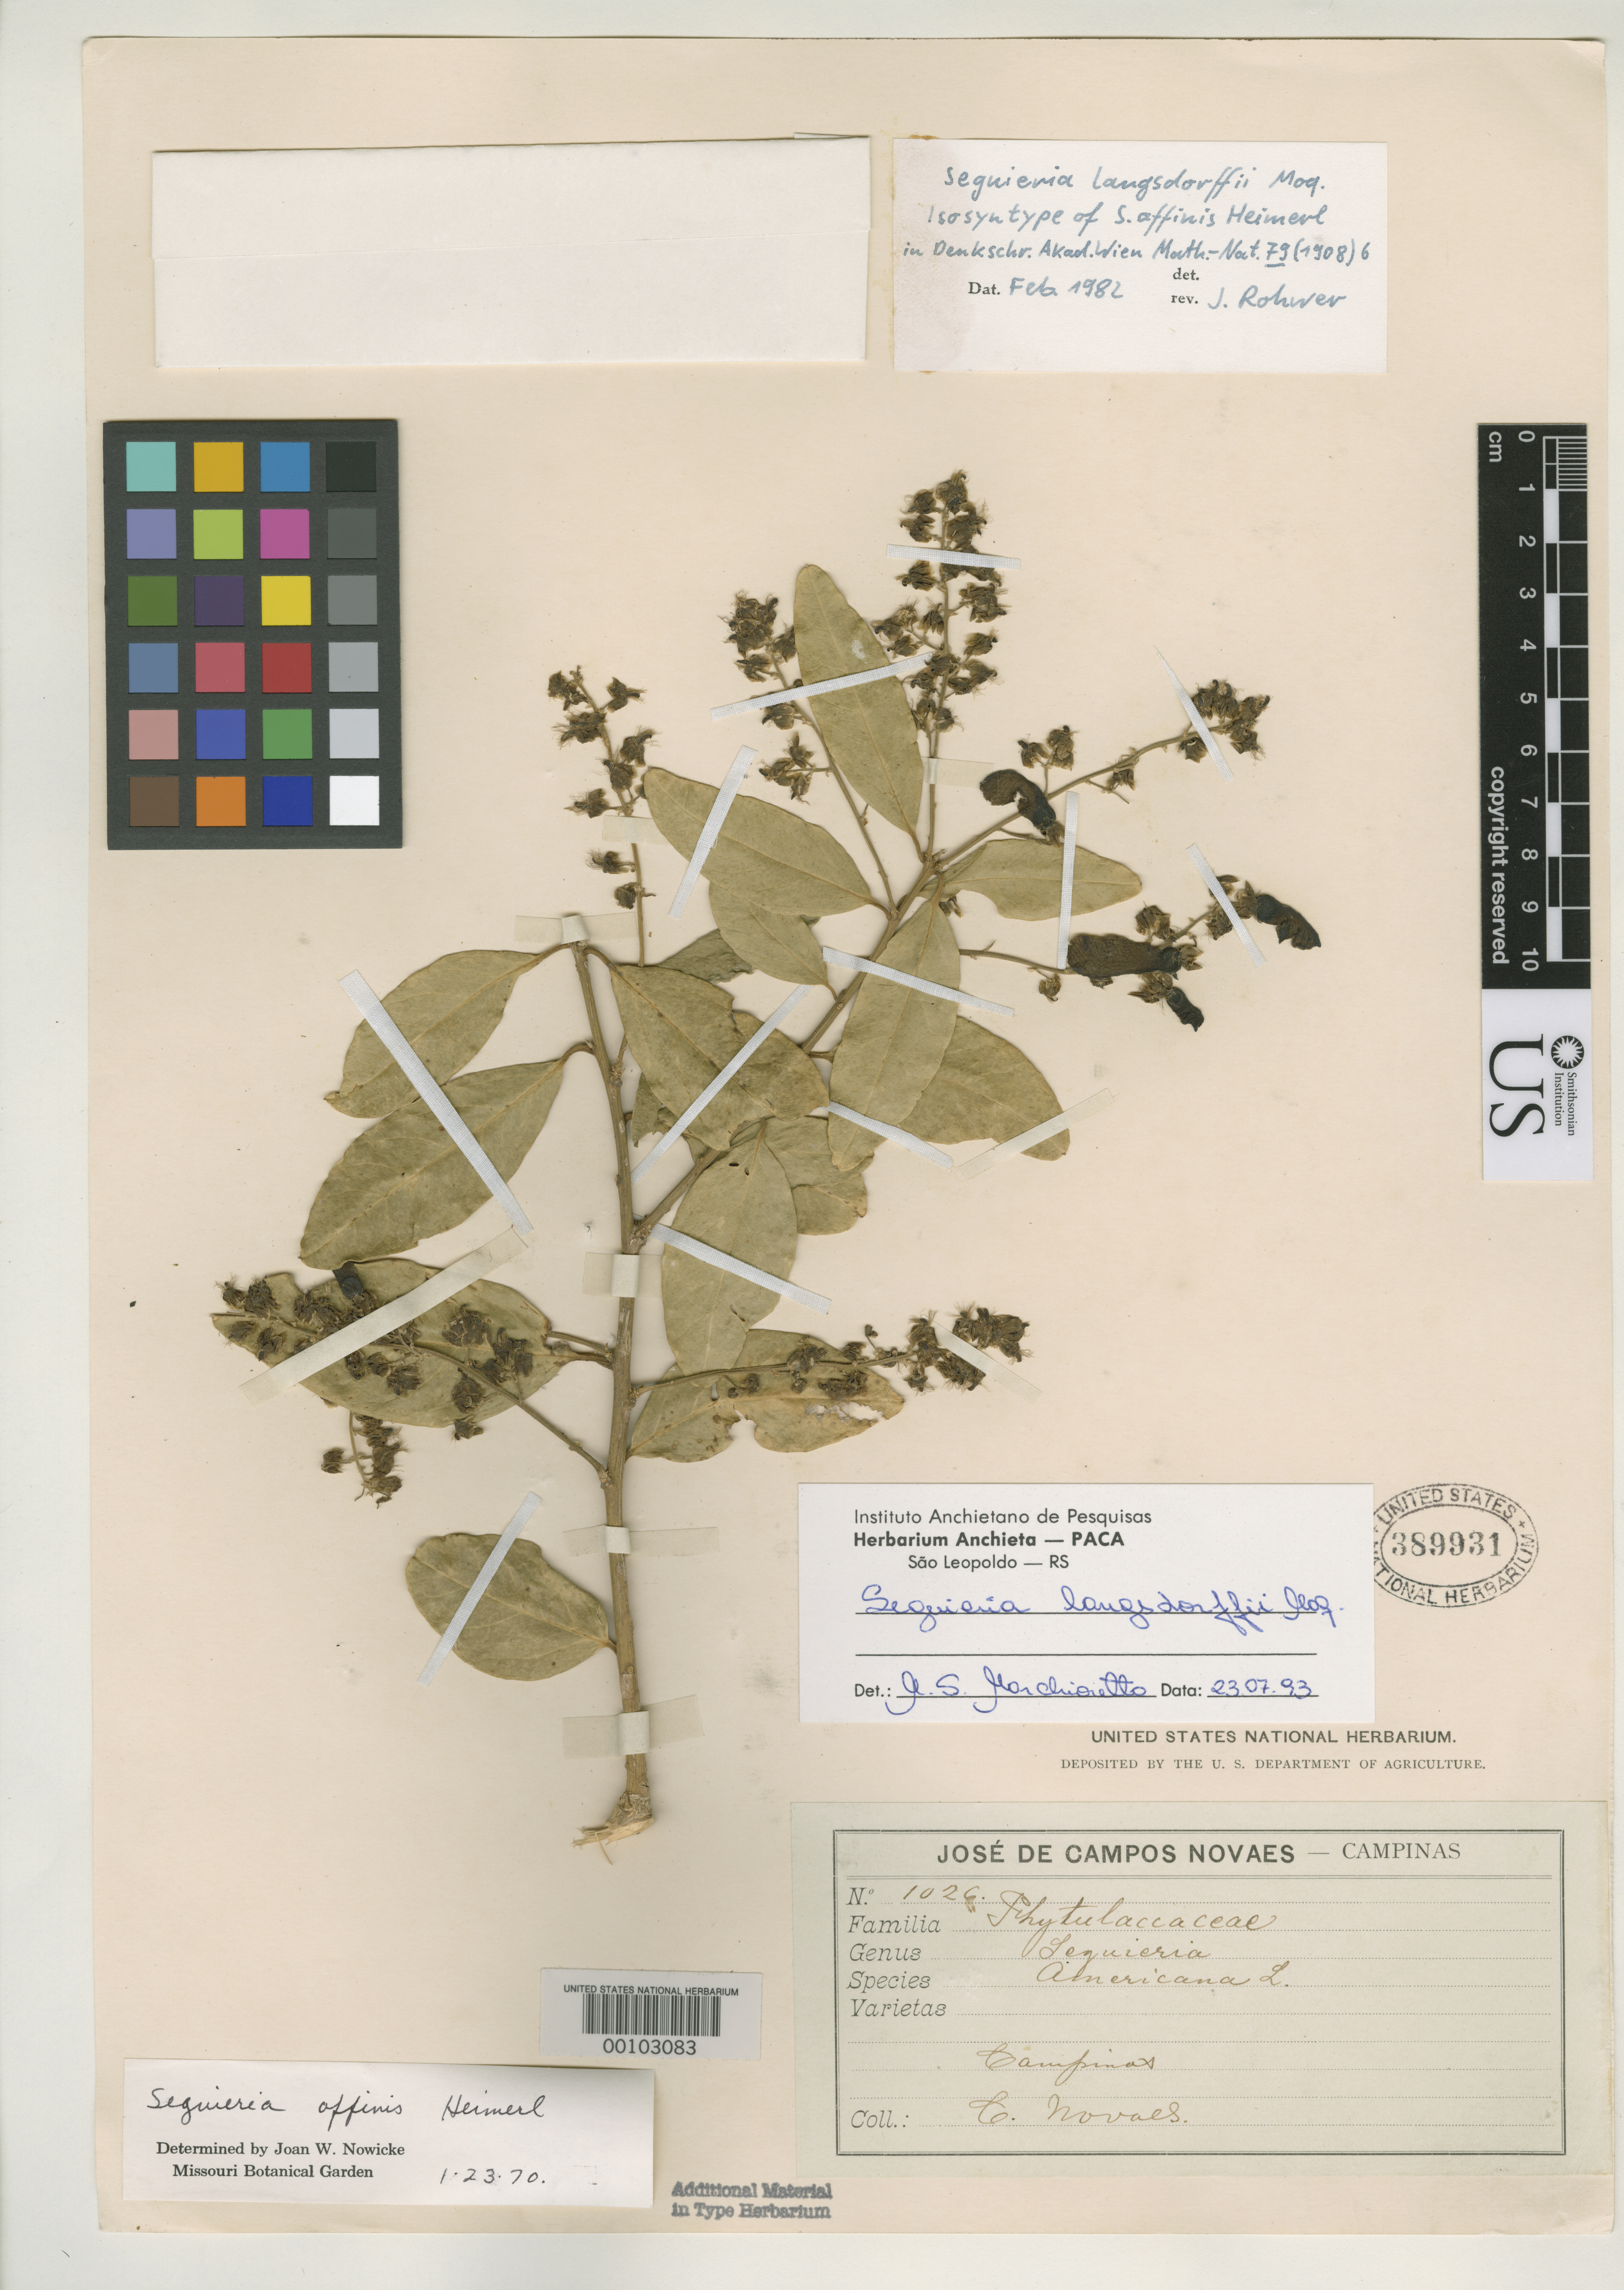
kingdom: Plantae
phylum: Tracheophyta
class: Magnoliopsida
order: Caryophyllales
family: Phytolaccaceae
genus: Seguieria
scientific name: Seguieria affinis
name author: Heimerl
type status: Isosyntype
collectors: J. Novães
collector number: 1026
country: Brazil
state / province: São Paulo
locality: Campinas.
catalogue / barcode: US 389931